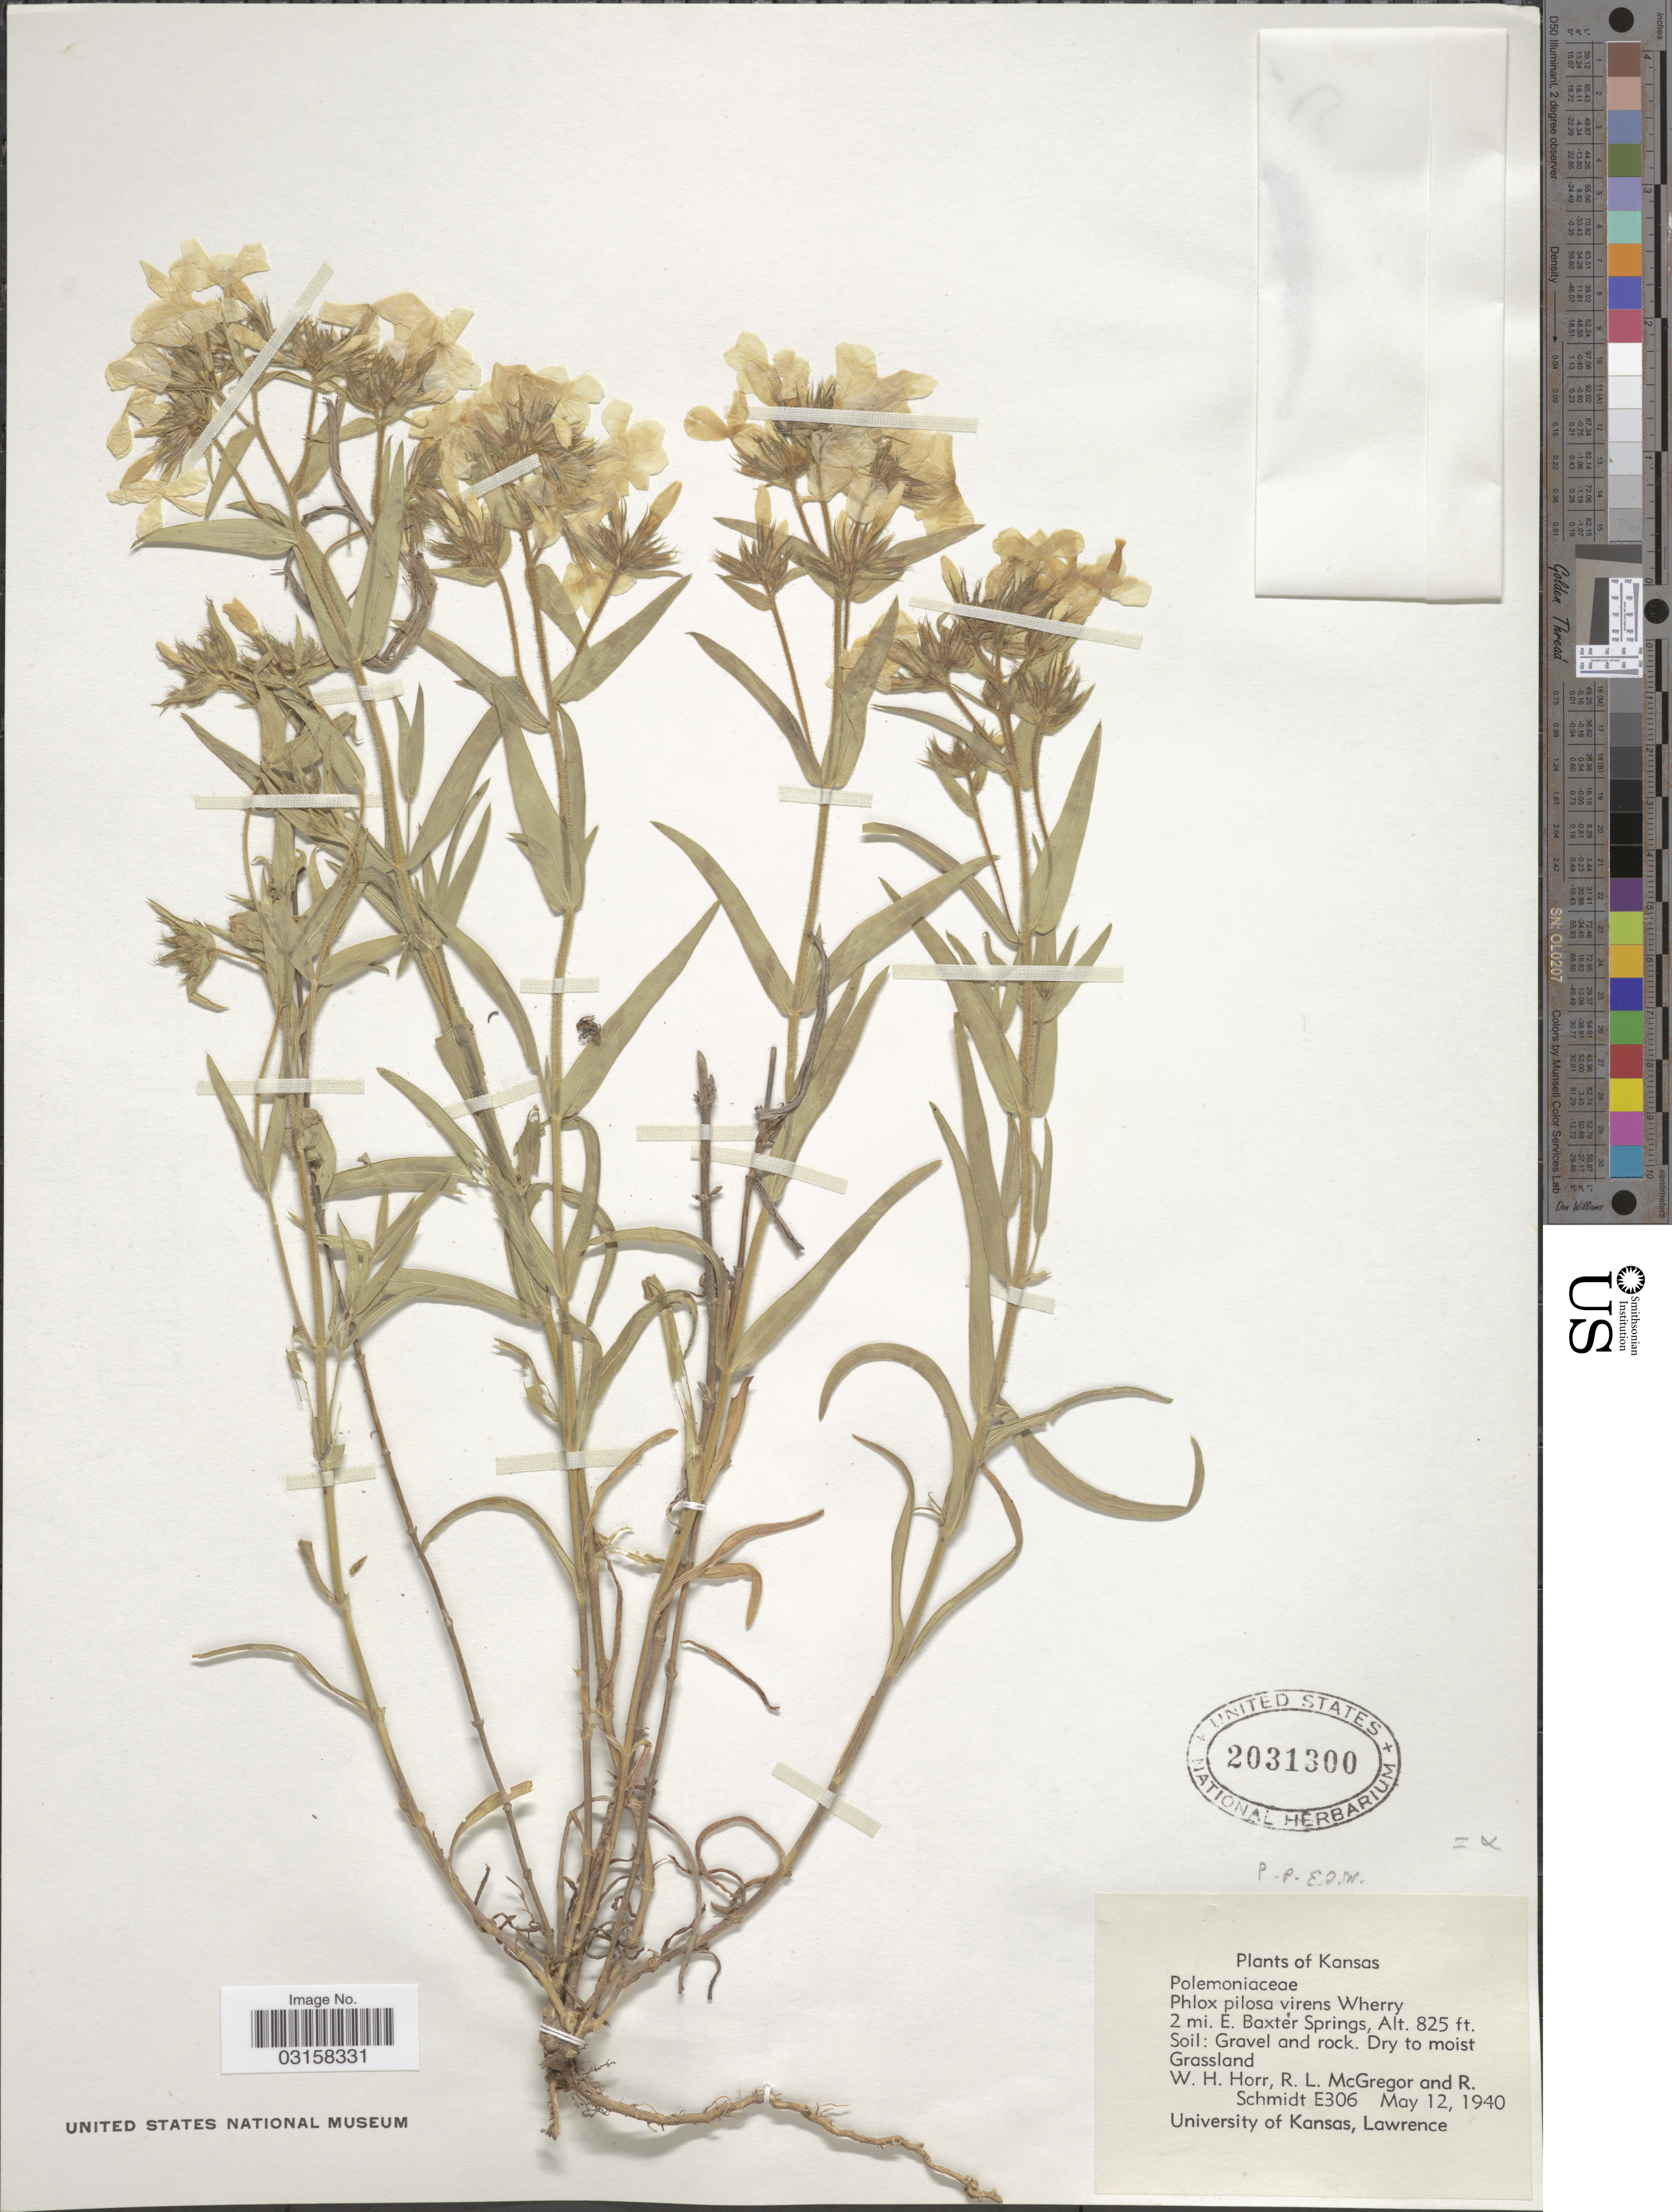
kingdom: Plantae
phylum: Tracheophyta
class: Magnoliopsida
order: Ericales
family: Polemoniaceae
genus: Phlox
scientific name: Phlox pilosa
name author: L.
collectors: W. H. Horr, R. McGregor & R. Schmidt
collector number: E306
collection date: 1940-05-12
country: United States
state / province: Kansas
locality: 2 mi. E. Baxter Springs.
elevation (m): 251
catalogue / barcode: US 2031300